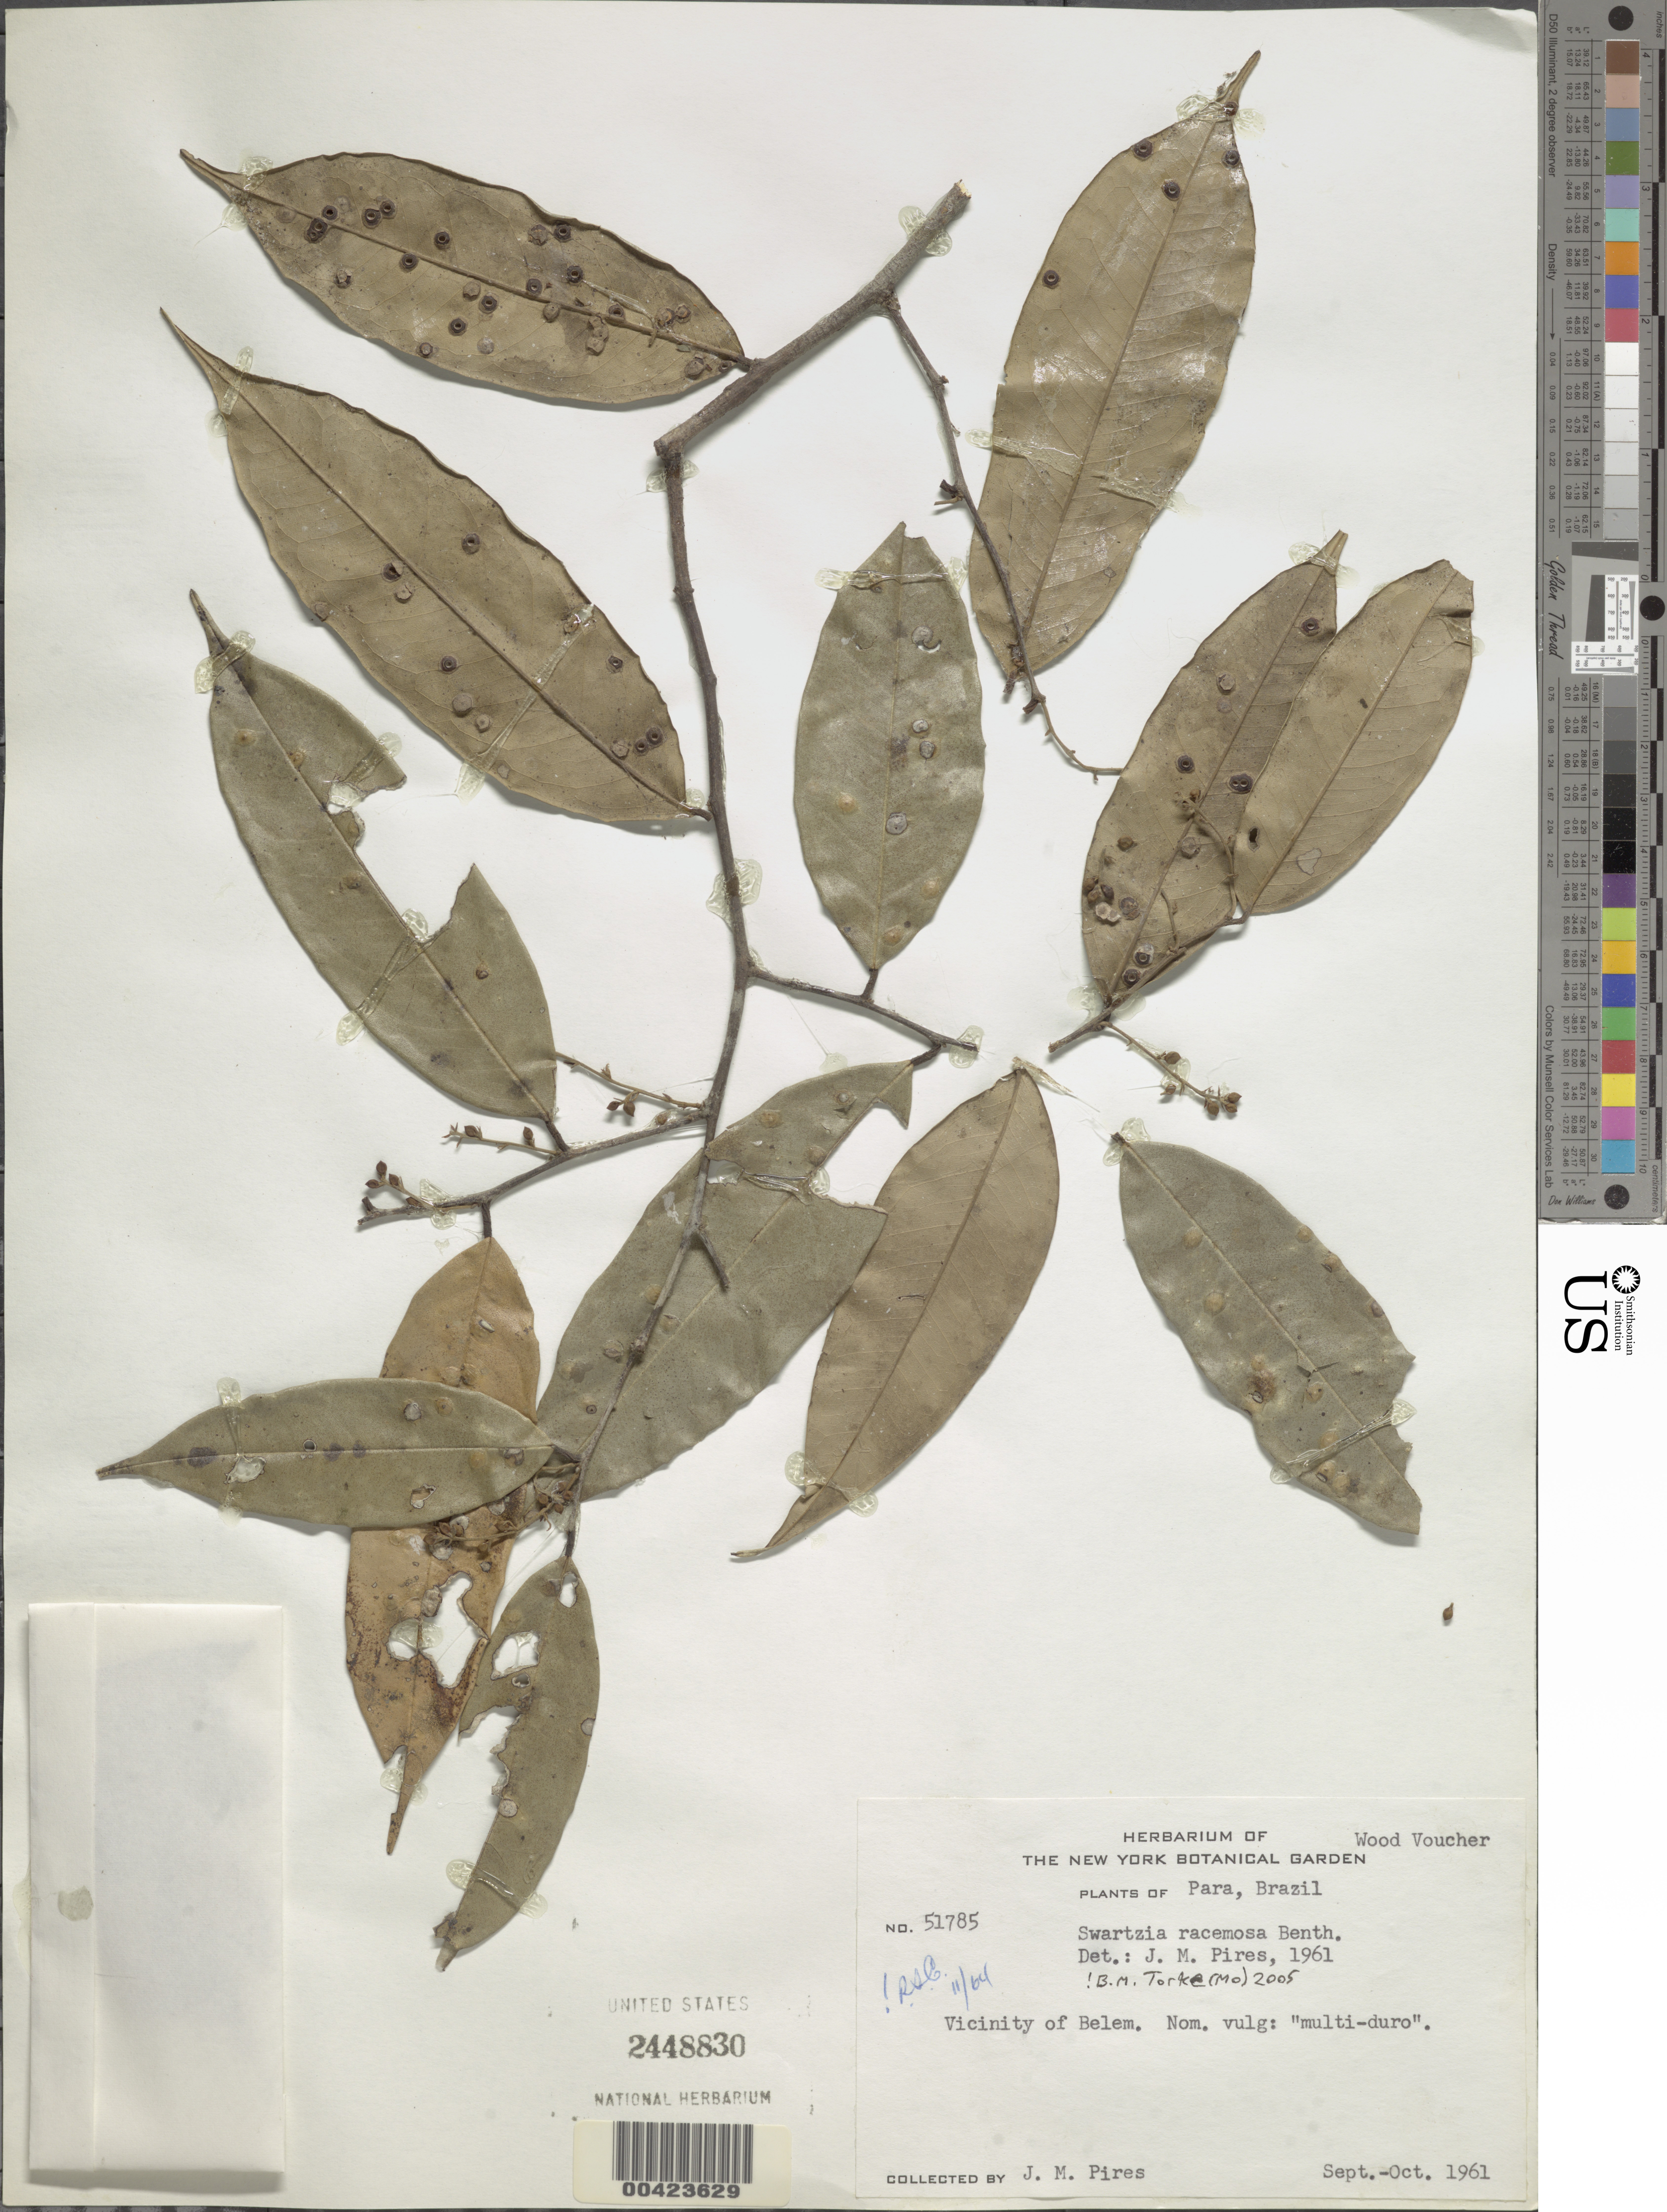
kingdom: Plantae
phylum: Tracheophyta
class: Magnoliopsida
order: Fabales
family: Fabaceae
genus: Swartzia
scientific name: Swartzia racemosa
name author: Benth.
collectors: J. M. Pires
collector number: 51785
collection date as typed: Sep 1961 to -- Sep 1961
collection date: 1961-09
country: Colombia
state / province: Amazônas / Vaupés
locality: Between Rios Kananari, Pacoa and Apaporis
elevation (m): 250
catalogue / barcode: US 2448830